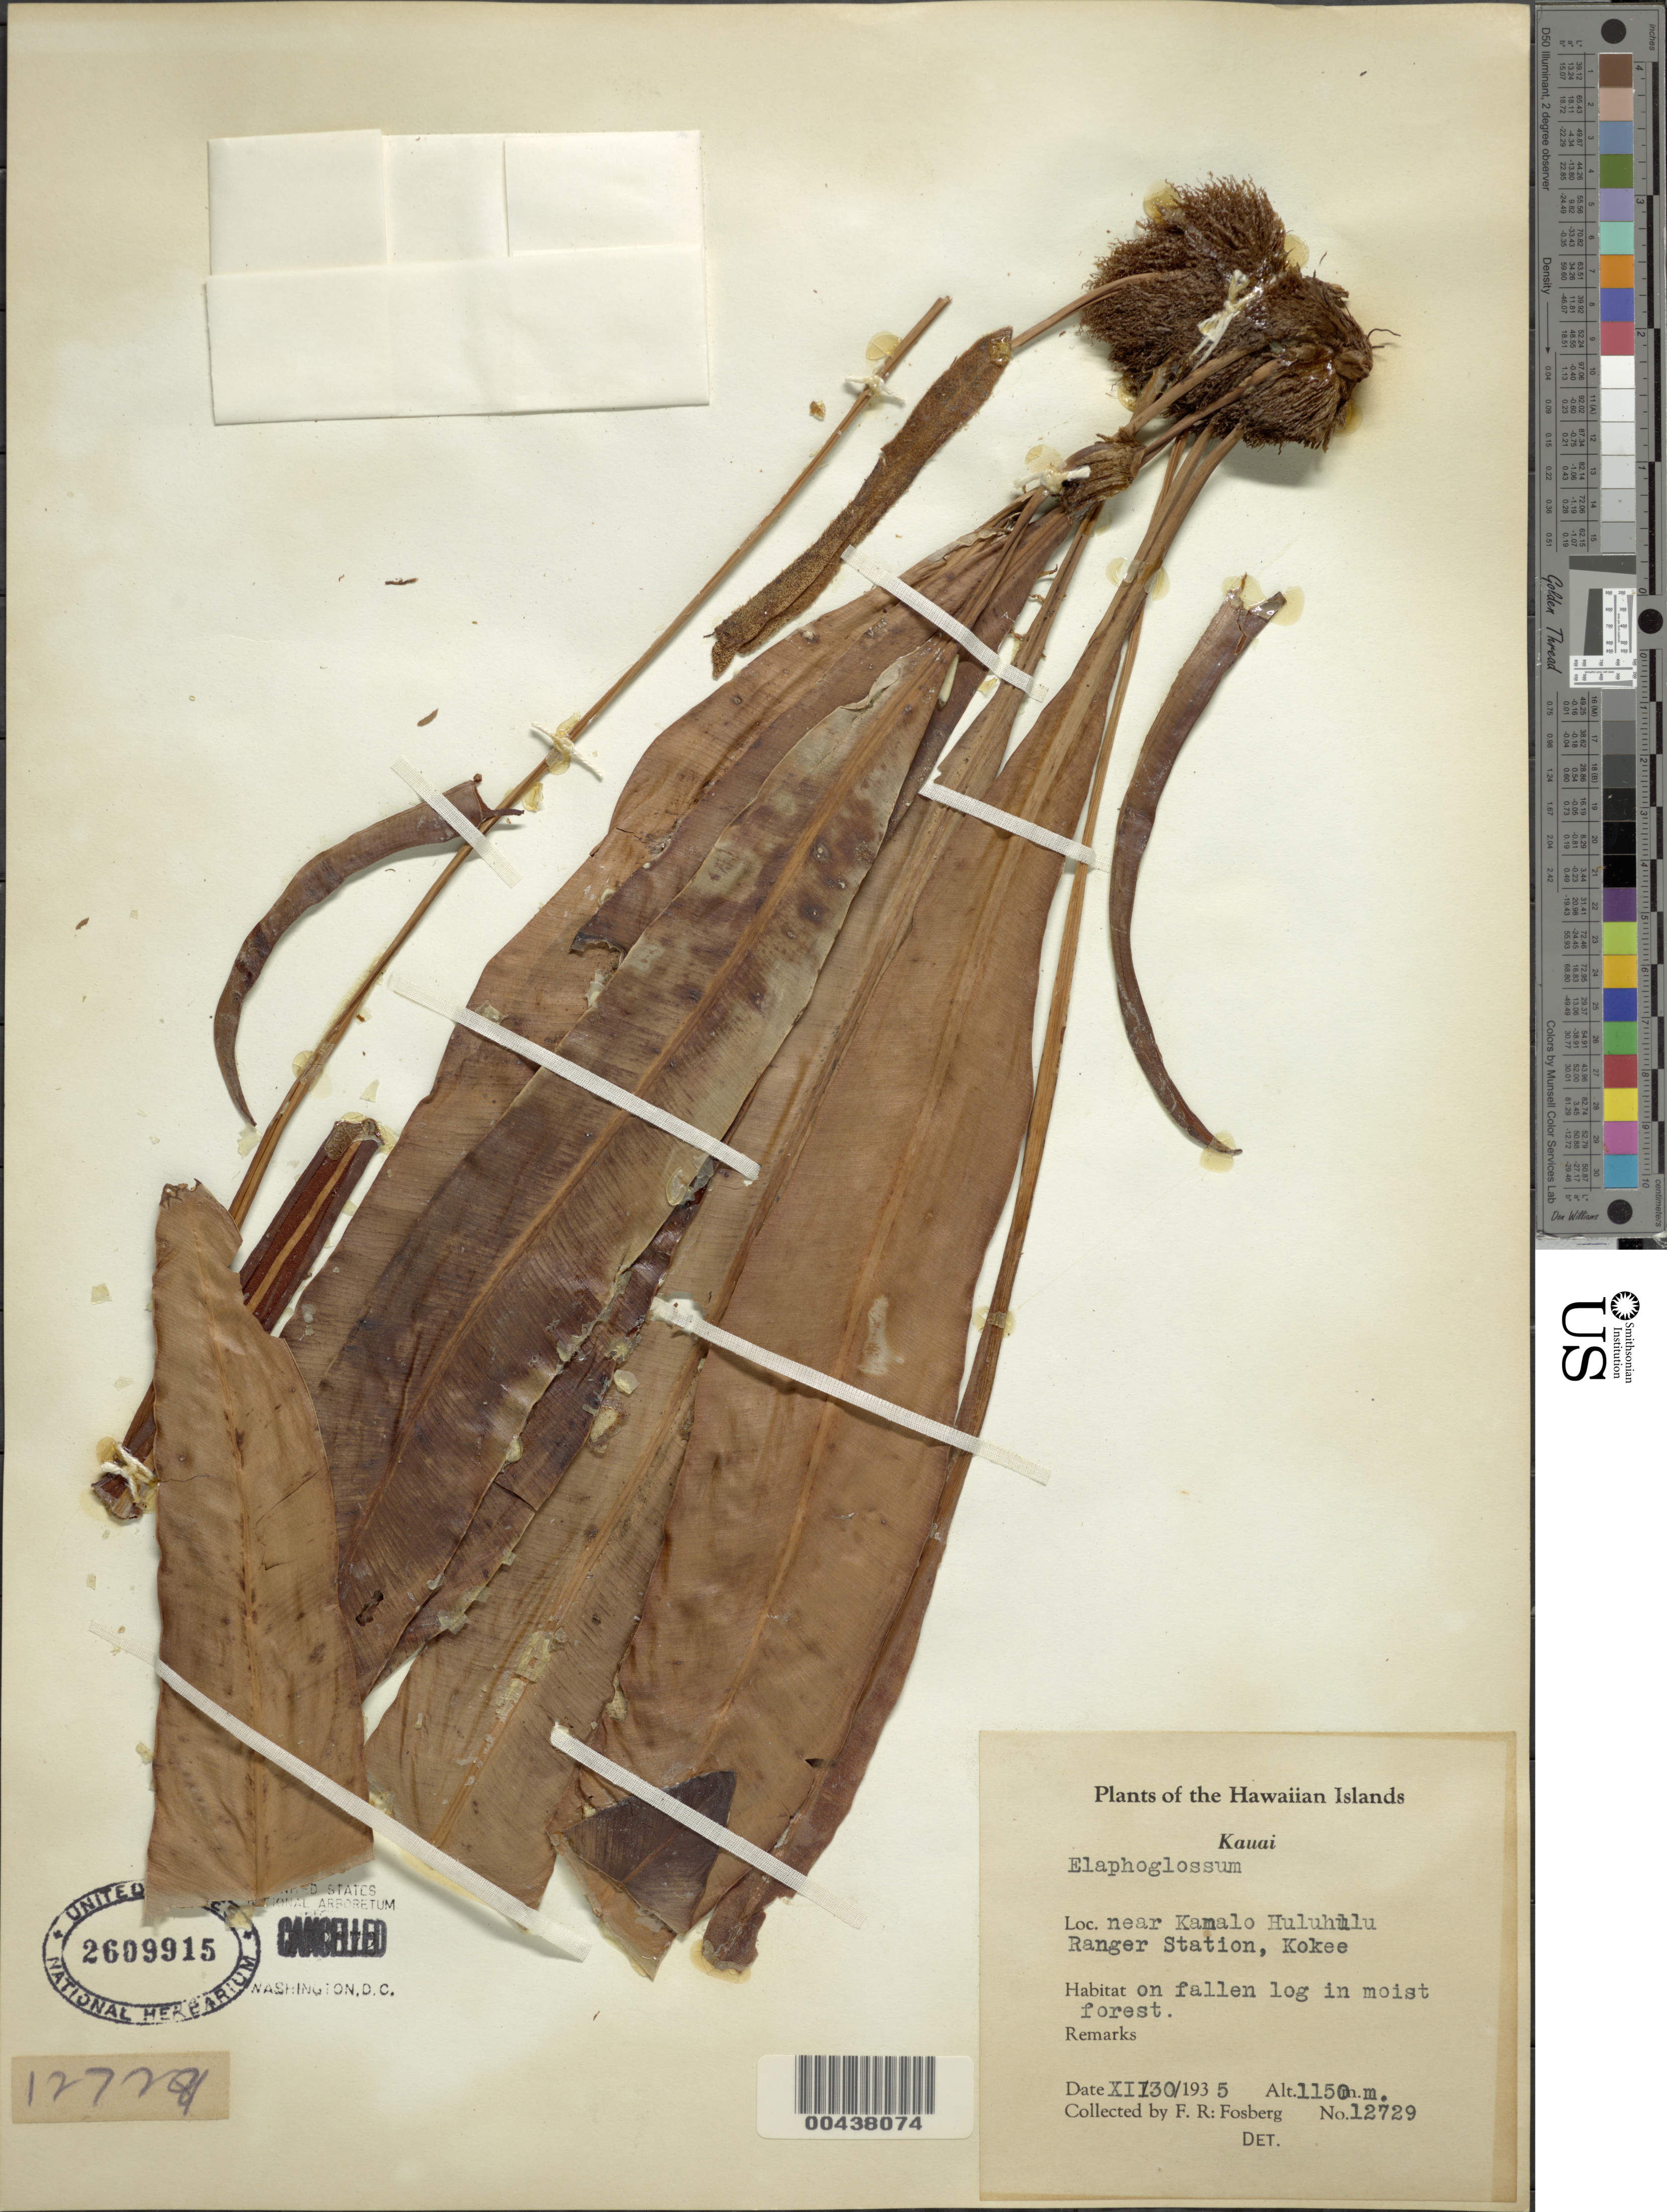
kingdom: Plantae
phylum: Tracheophyta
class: Polypodiopsida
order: Polypodiales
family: Dryopteridaceae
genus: Elaphoglossum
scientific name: Elaphoglossum aemulum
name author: (Kaulf.) Brack.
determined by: Palmer, D. D.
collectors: F. R. Fosberg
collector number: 12729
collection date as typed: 30 Dec 1935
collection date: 1935-12-30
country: United States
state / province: Hawaii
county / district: Kauai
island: Kaua'i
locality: near Kamalo Huluhulu Ranger Station, Kokee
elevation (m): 1150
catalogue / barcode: US 2609915